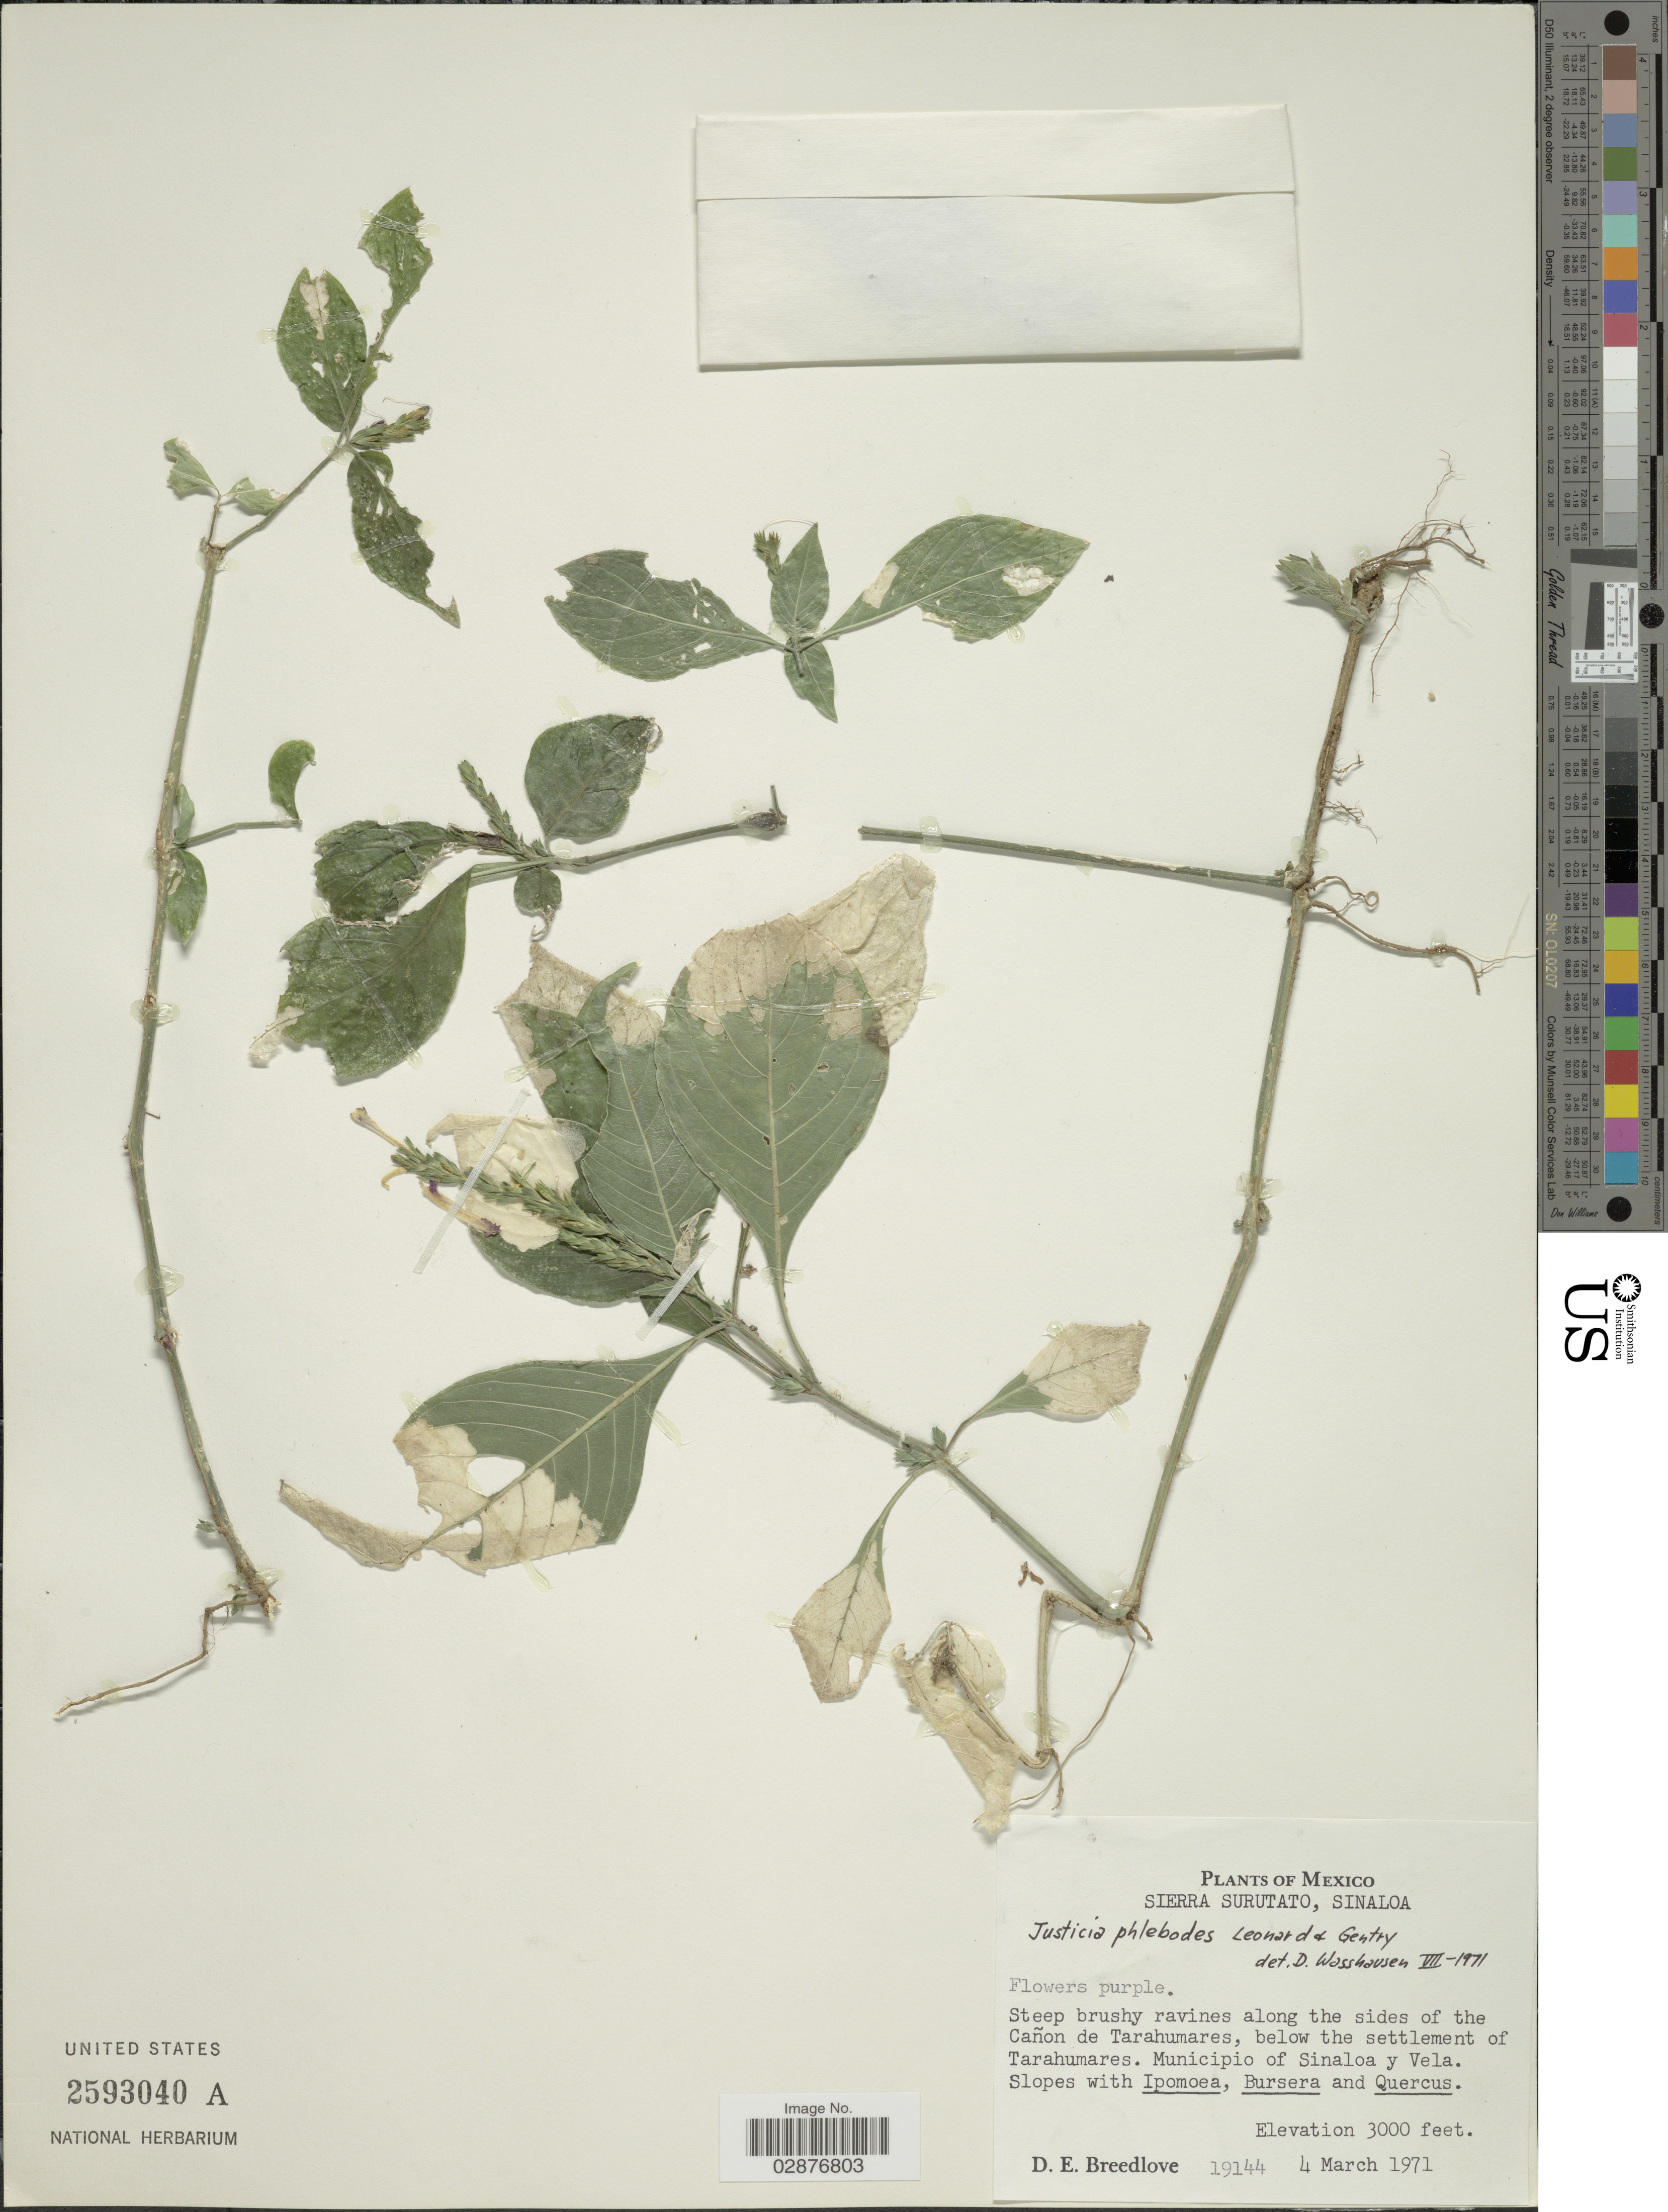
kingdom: Plantae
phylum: Tracheophyta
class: Magnoliopsida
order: Lamiales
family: Acanthaceae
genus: Justicia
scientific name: Justicia phlebodes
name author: Leonard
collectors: D. E. Breedlove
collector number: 19144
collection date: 1971-03-04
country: Mexico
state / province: Sinaloa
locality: Sierra Surutato, Steep brushy ravines along the sides of the Cañon de Tarahumares, below the settlement of Tarahumares. Municipio of Sinaloa y Vela.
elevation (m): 914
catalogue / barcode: US 2593040A